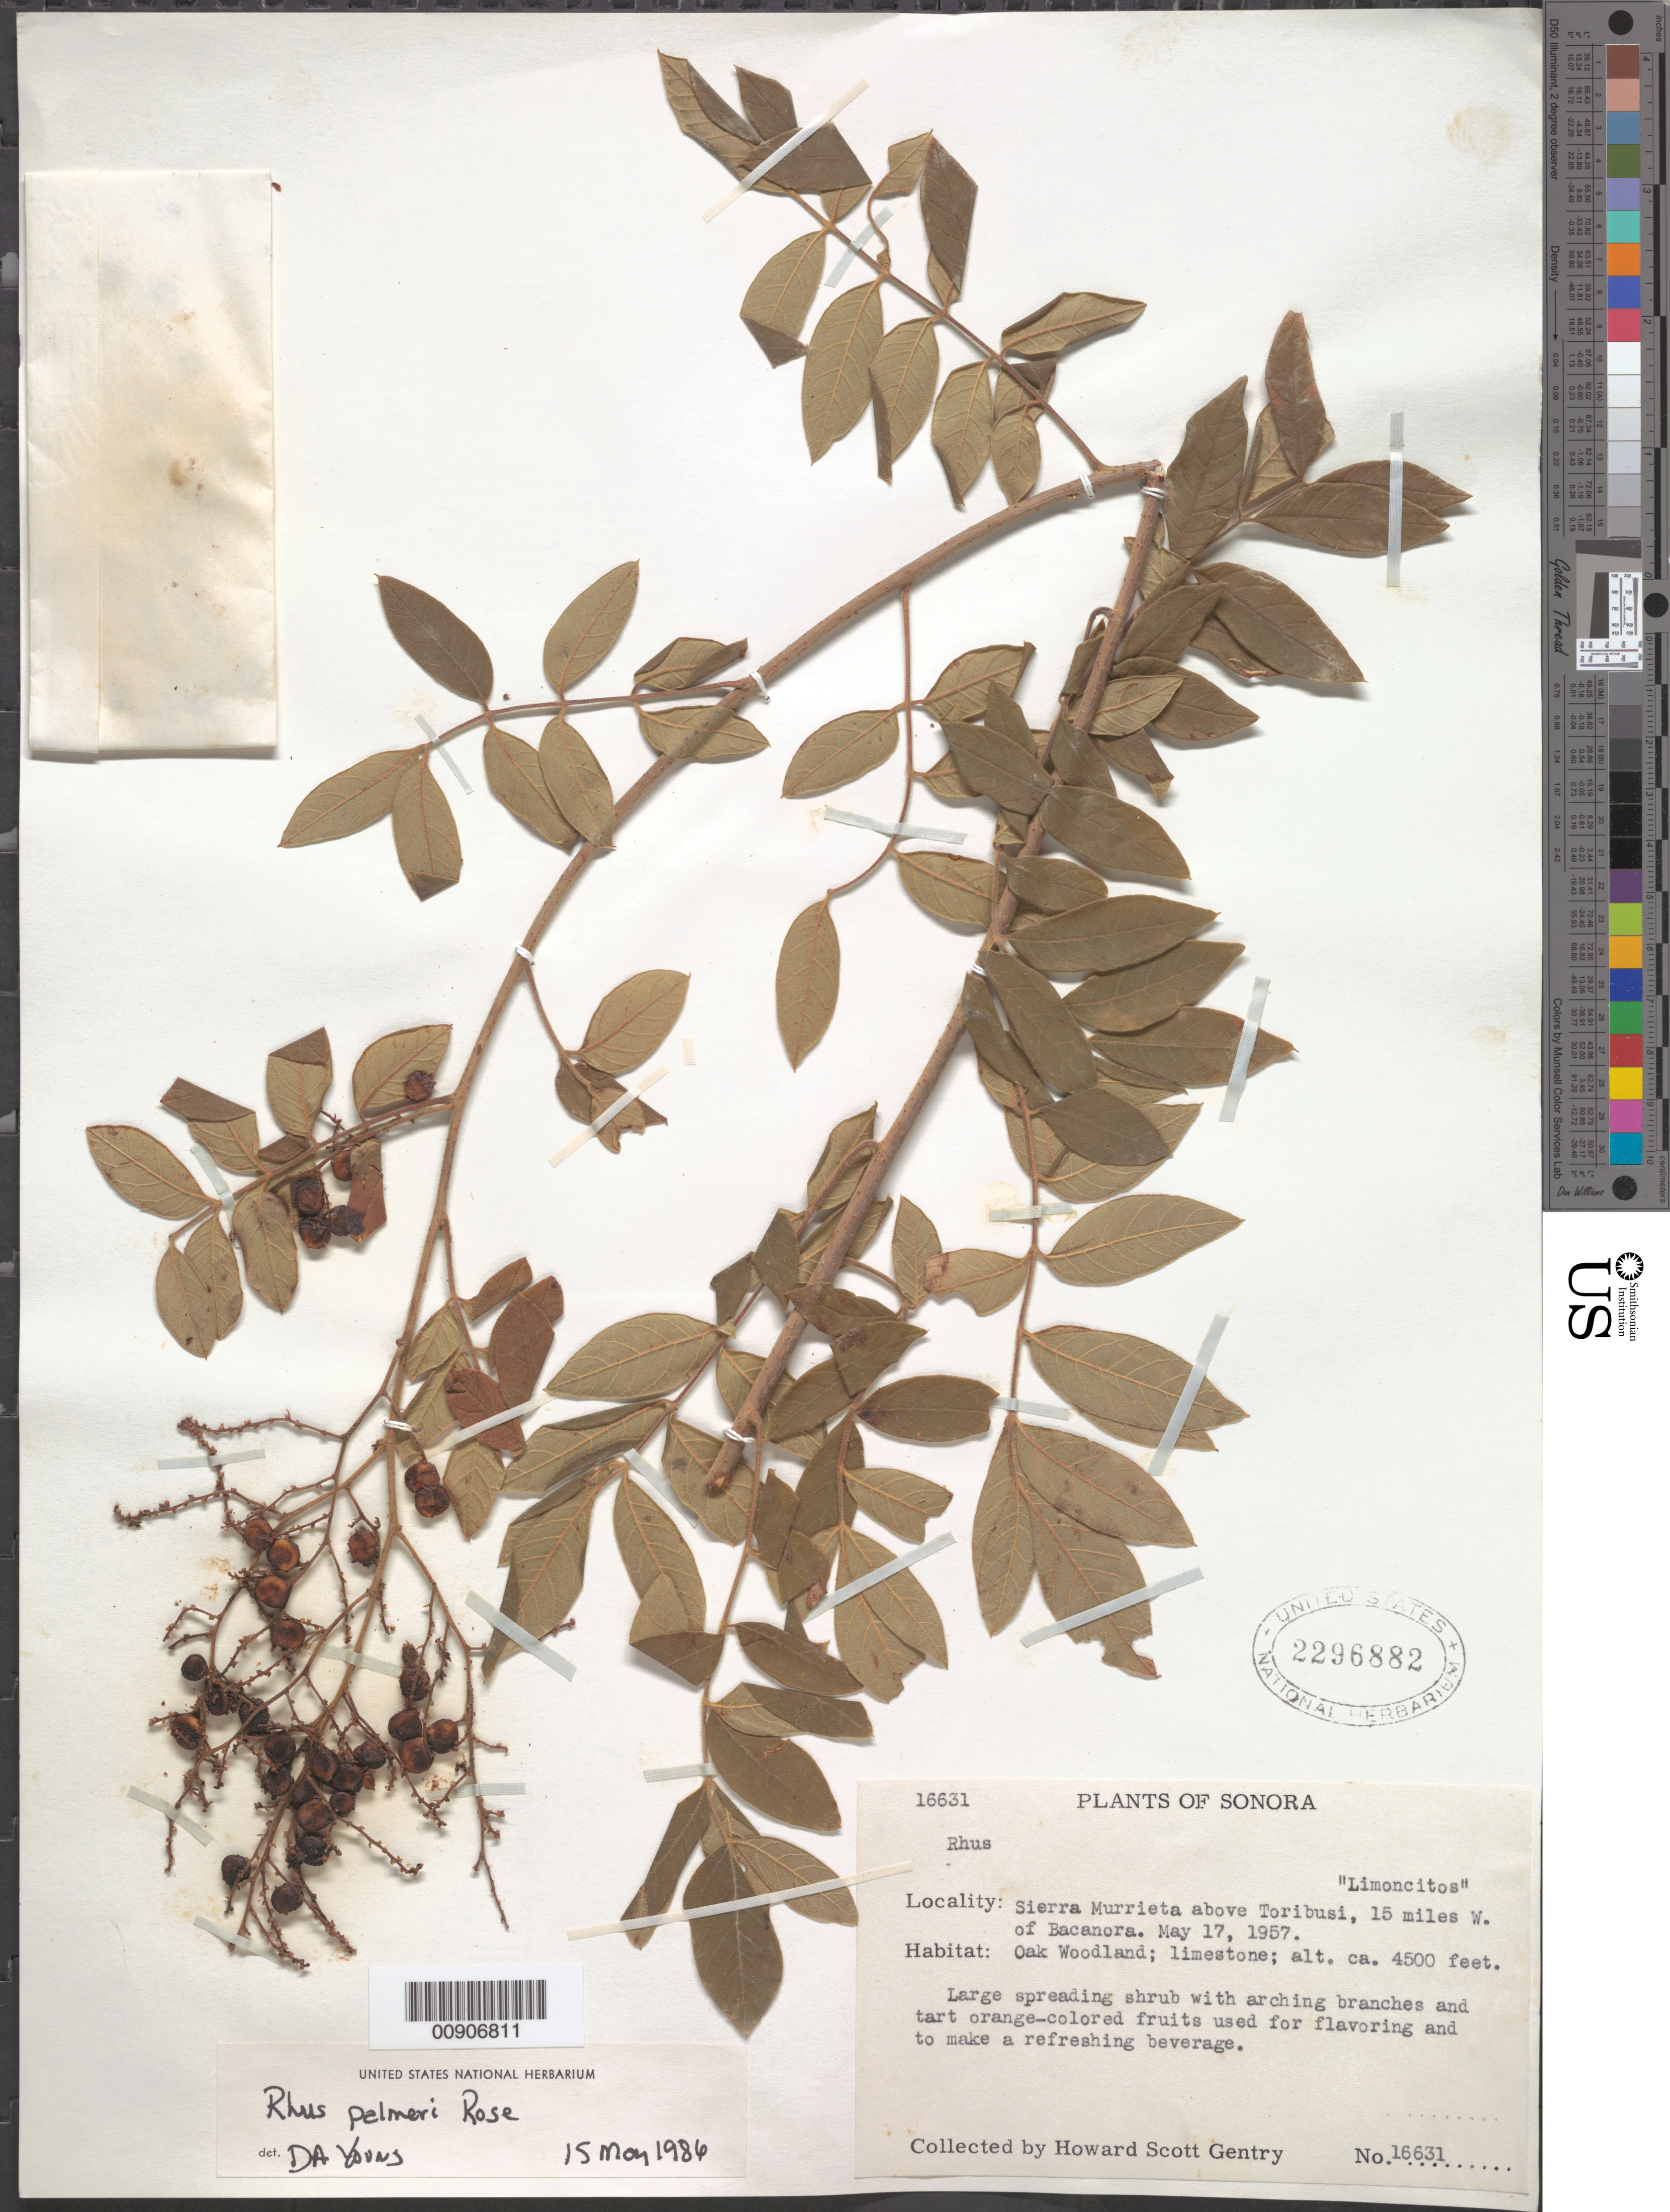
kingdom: Plantae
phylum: Tracheophyta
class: Magnoliopsida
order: Sapindales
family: Anacardiaceae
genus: Rhus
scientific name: Rhus palmeri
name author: Rose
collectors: H. S. Gentry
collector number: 16631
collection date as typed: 17 May 1957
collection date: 1957-05-17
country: Mexico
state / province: Sonora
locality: Sonora: Sierra Murrieta above Toribusi, 15 miles W. of Bacanora.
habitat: Oak Woodland; limestone.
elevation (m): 1372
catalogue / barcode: US 2296882